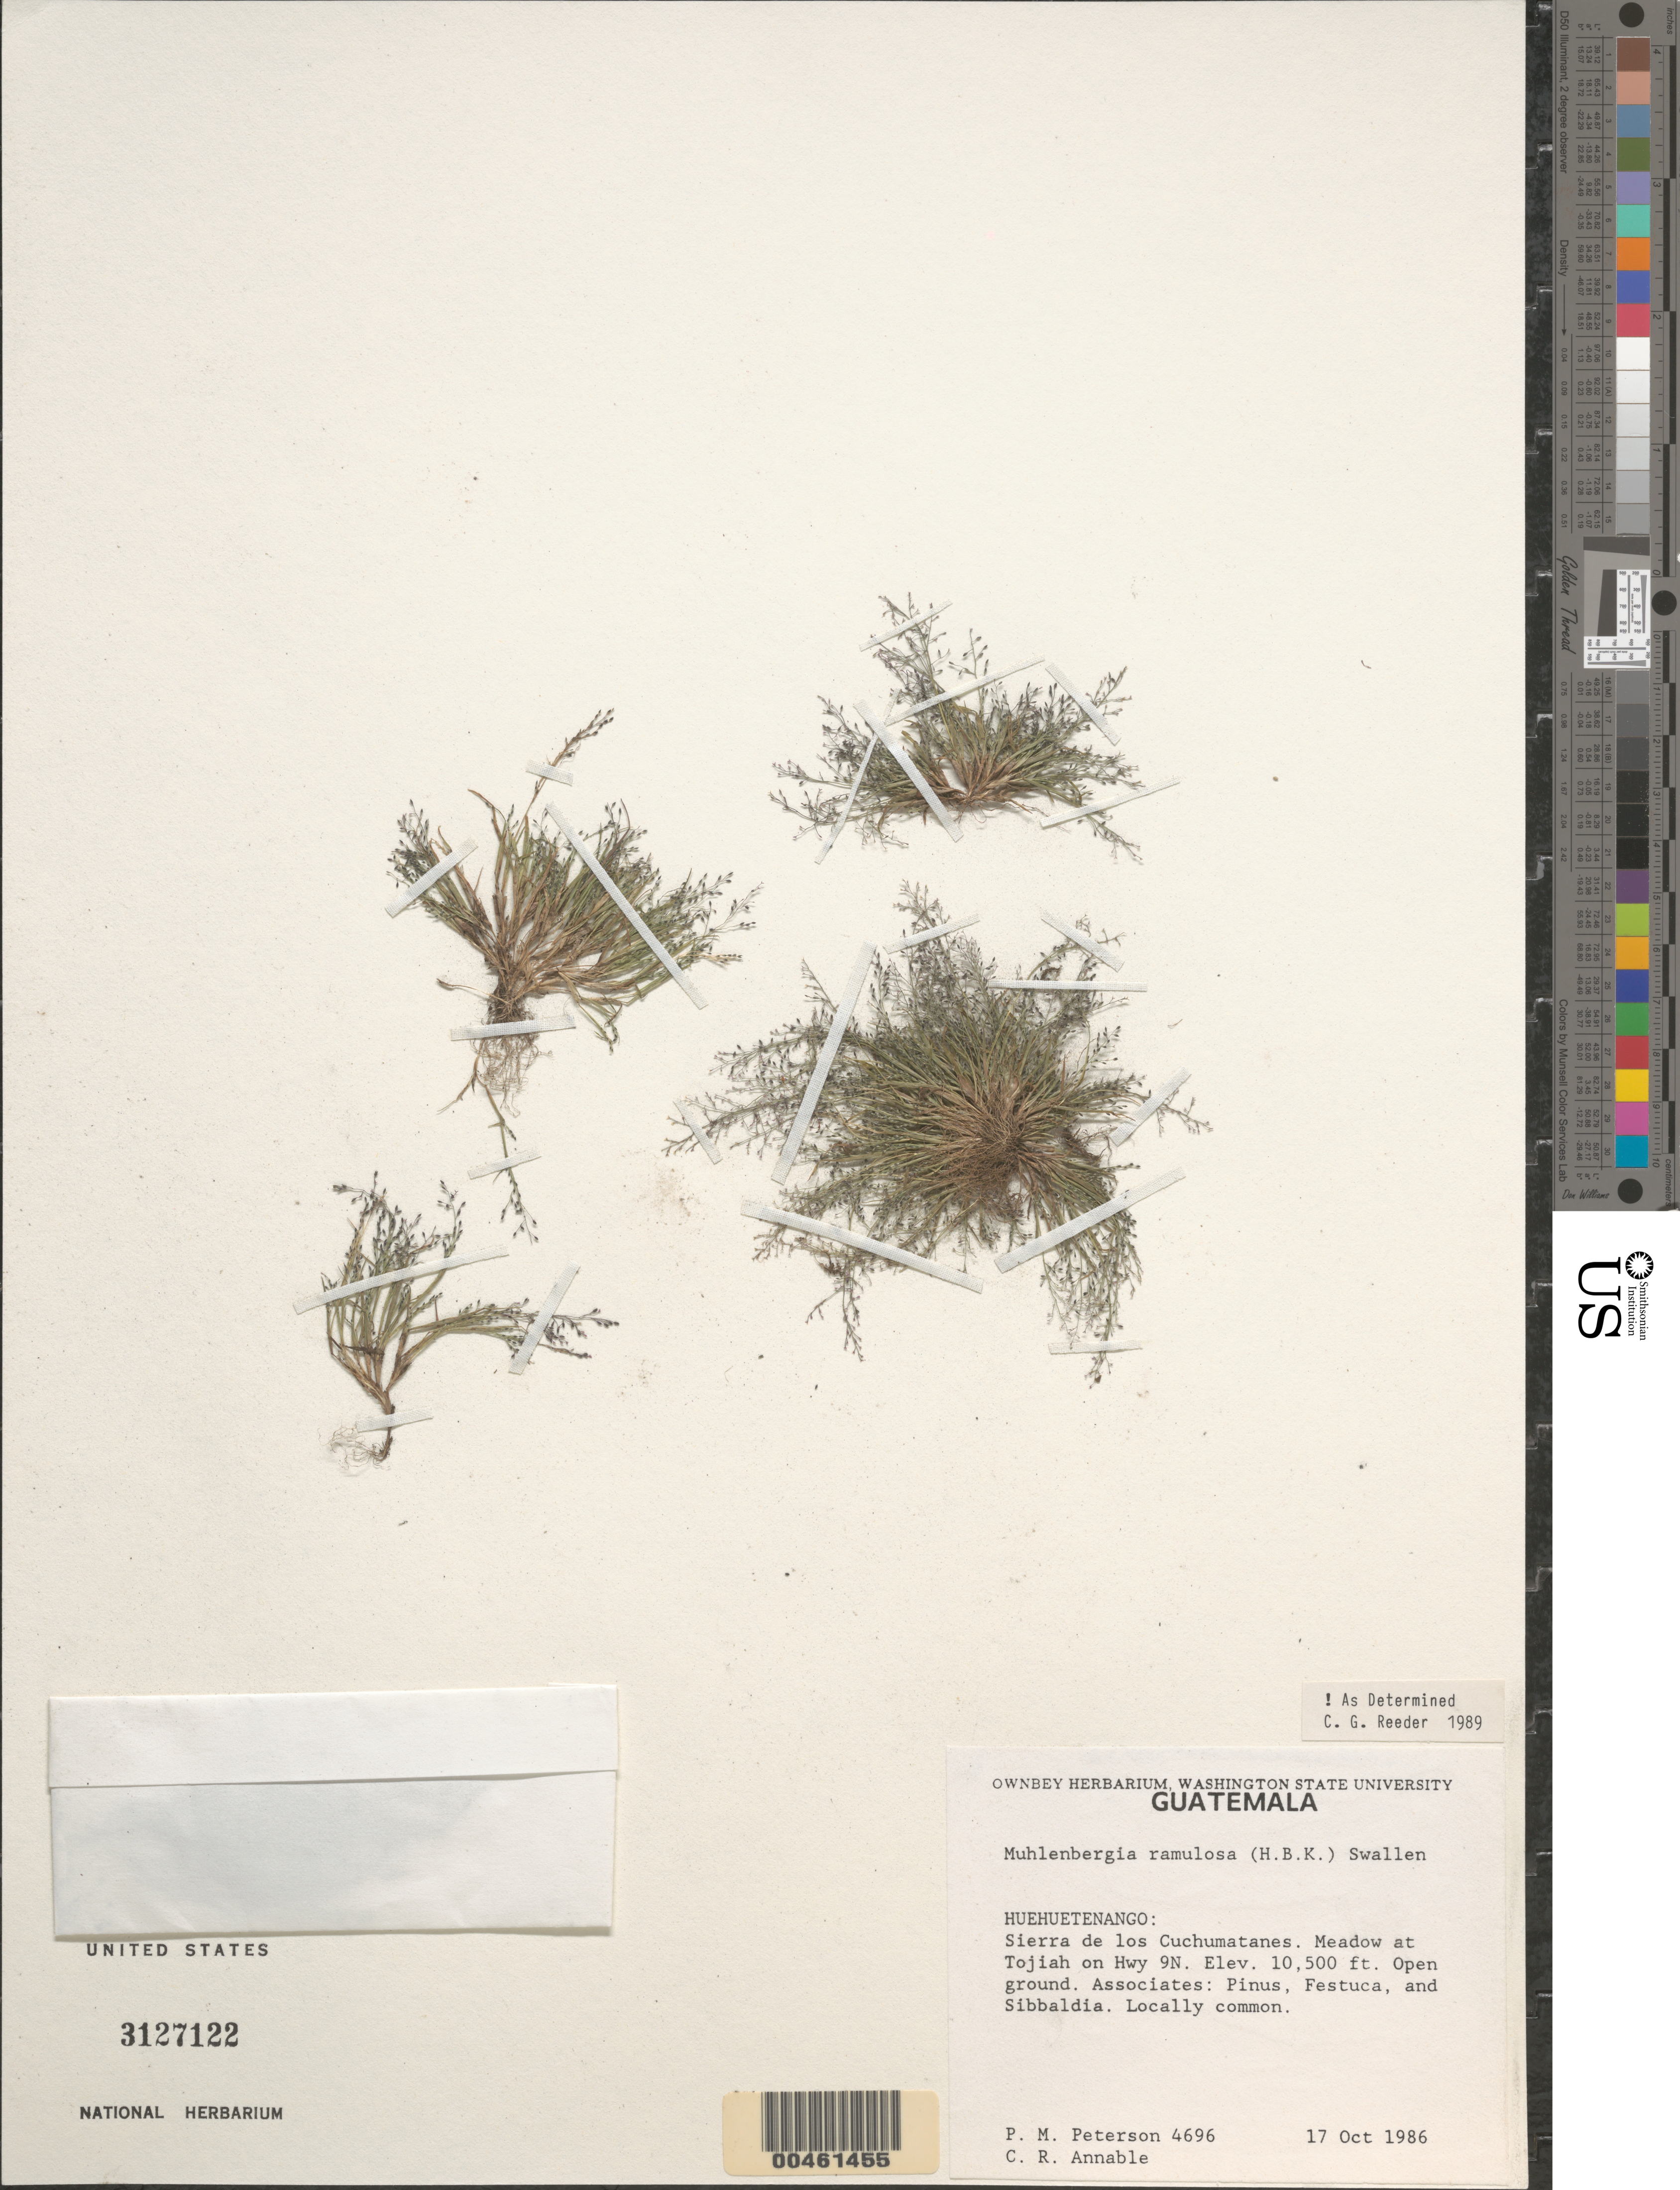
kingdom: Plantae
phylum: Tracheophyta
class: Liliopsida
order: Poales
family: Poaceae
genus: Muhlenbergia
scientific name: Muhlenbergia ramulosa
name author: (Kunth) Swallen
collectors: P. M. Peterson & C. R. Annable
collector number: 04696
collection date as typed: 17 Oct 1986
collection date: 1986-10-17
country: Guatemala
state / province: Huehuetenango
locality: Sierra de las Cuchumatanes. Meadow at Tojiah on Hwy 9N.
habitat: Meadow, open ground, associated with Pinus, Festuca and Sibbaldia.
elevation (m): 3200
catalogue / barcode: US 3127122